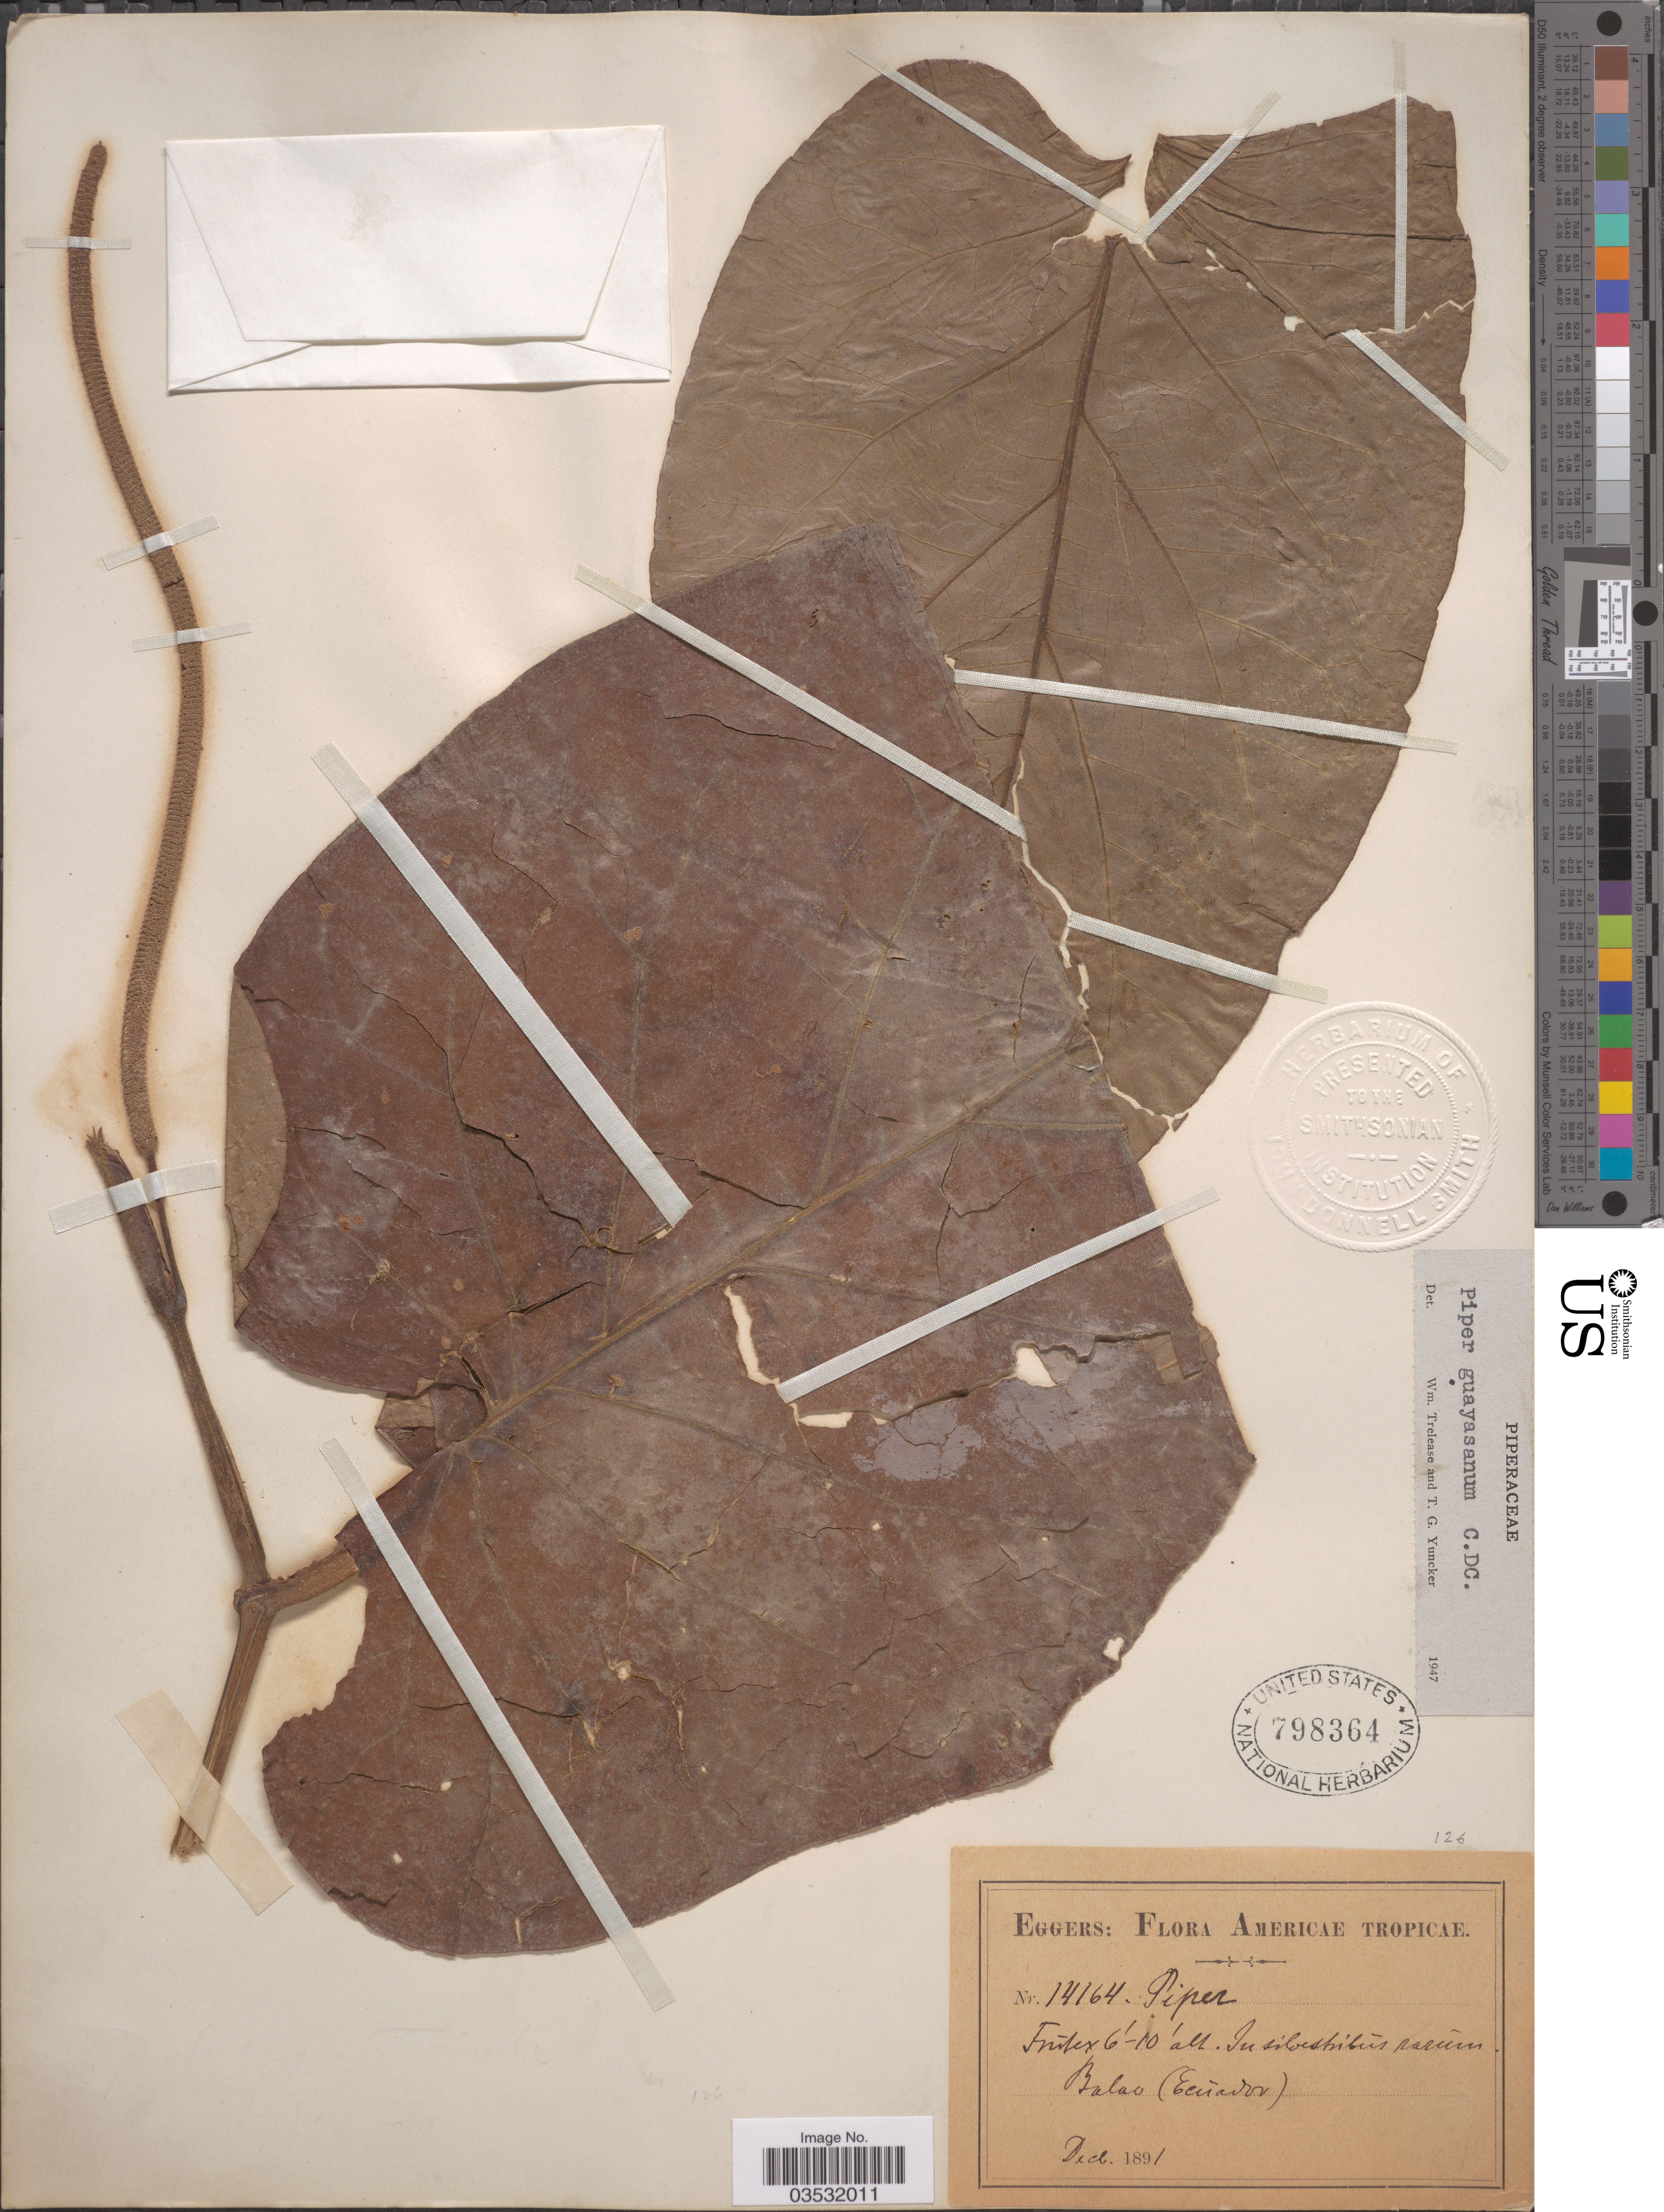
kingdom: Plantae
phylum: Tracheophyta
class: Magnoliopsida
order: Piperales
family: Piperaceae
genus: Piper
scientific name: Piper guayasanum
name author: C. DC.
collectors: -. Eggers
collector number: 14164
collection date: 1891-12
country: Ecuador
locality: Americae Tropicae. In silvestribus rarium Balao.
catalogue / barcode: US 798364